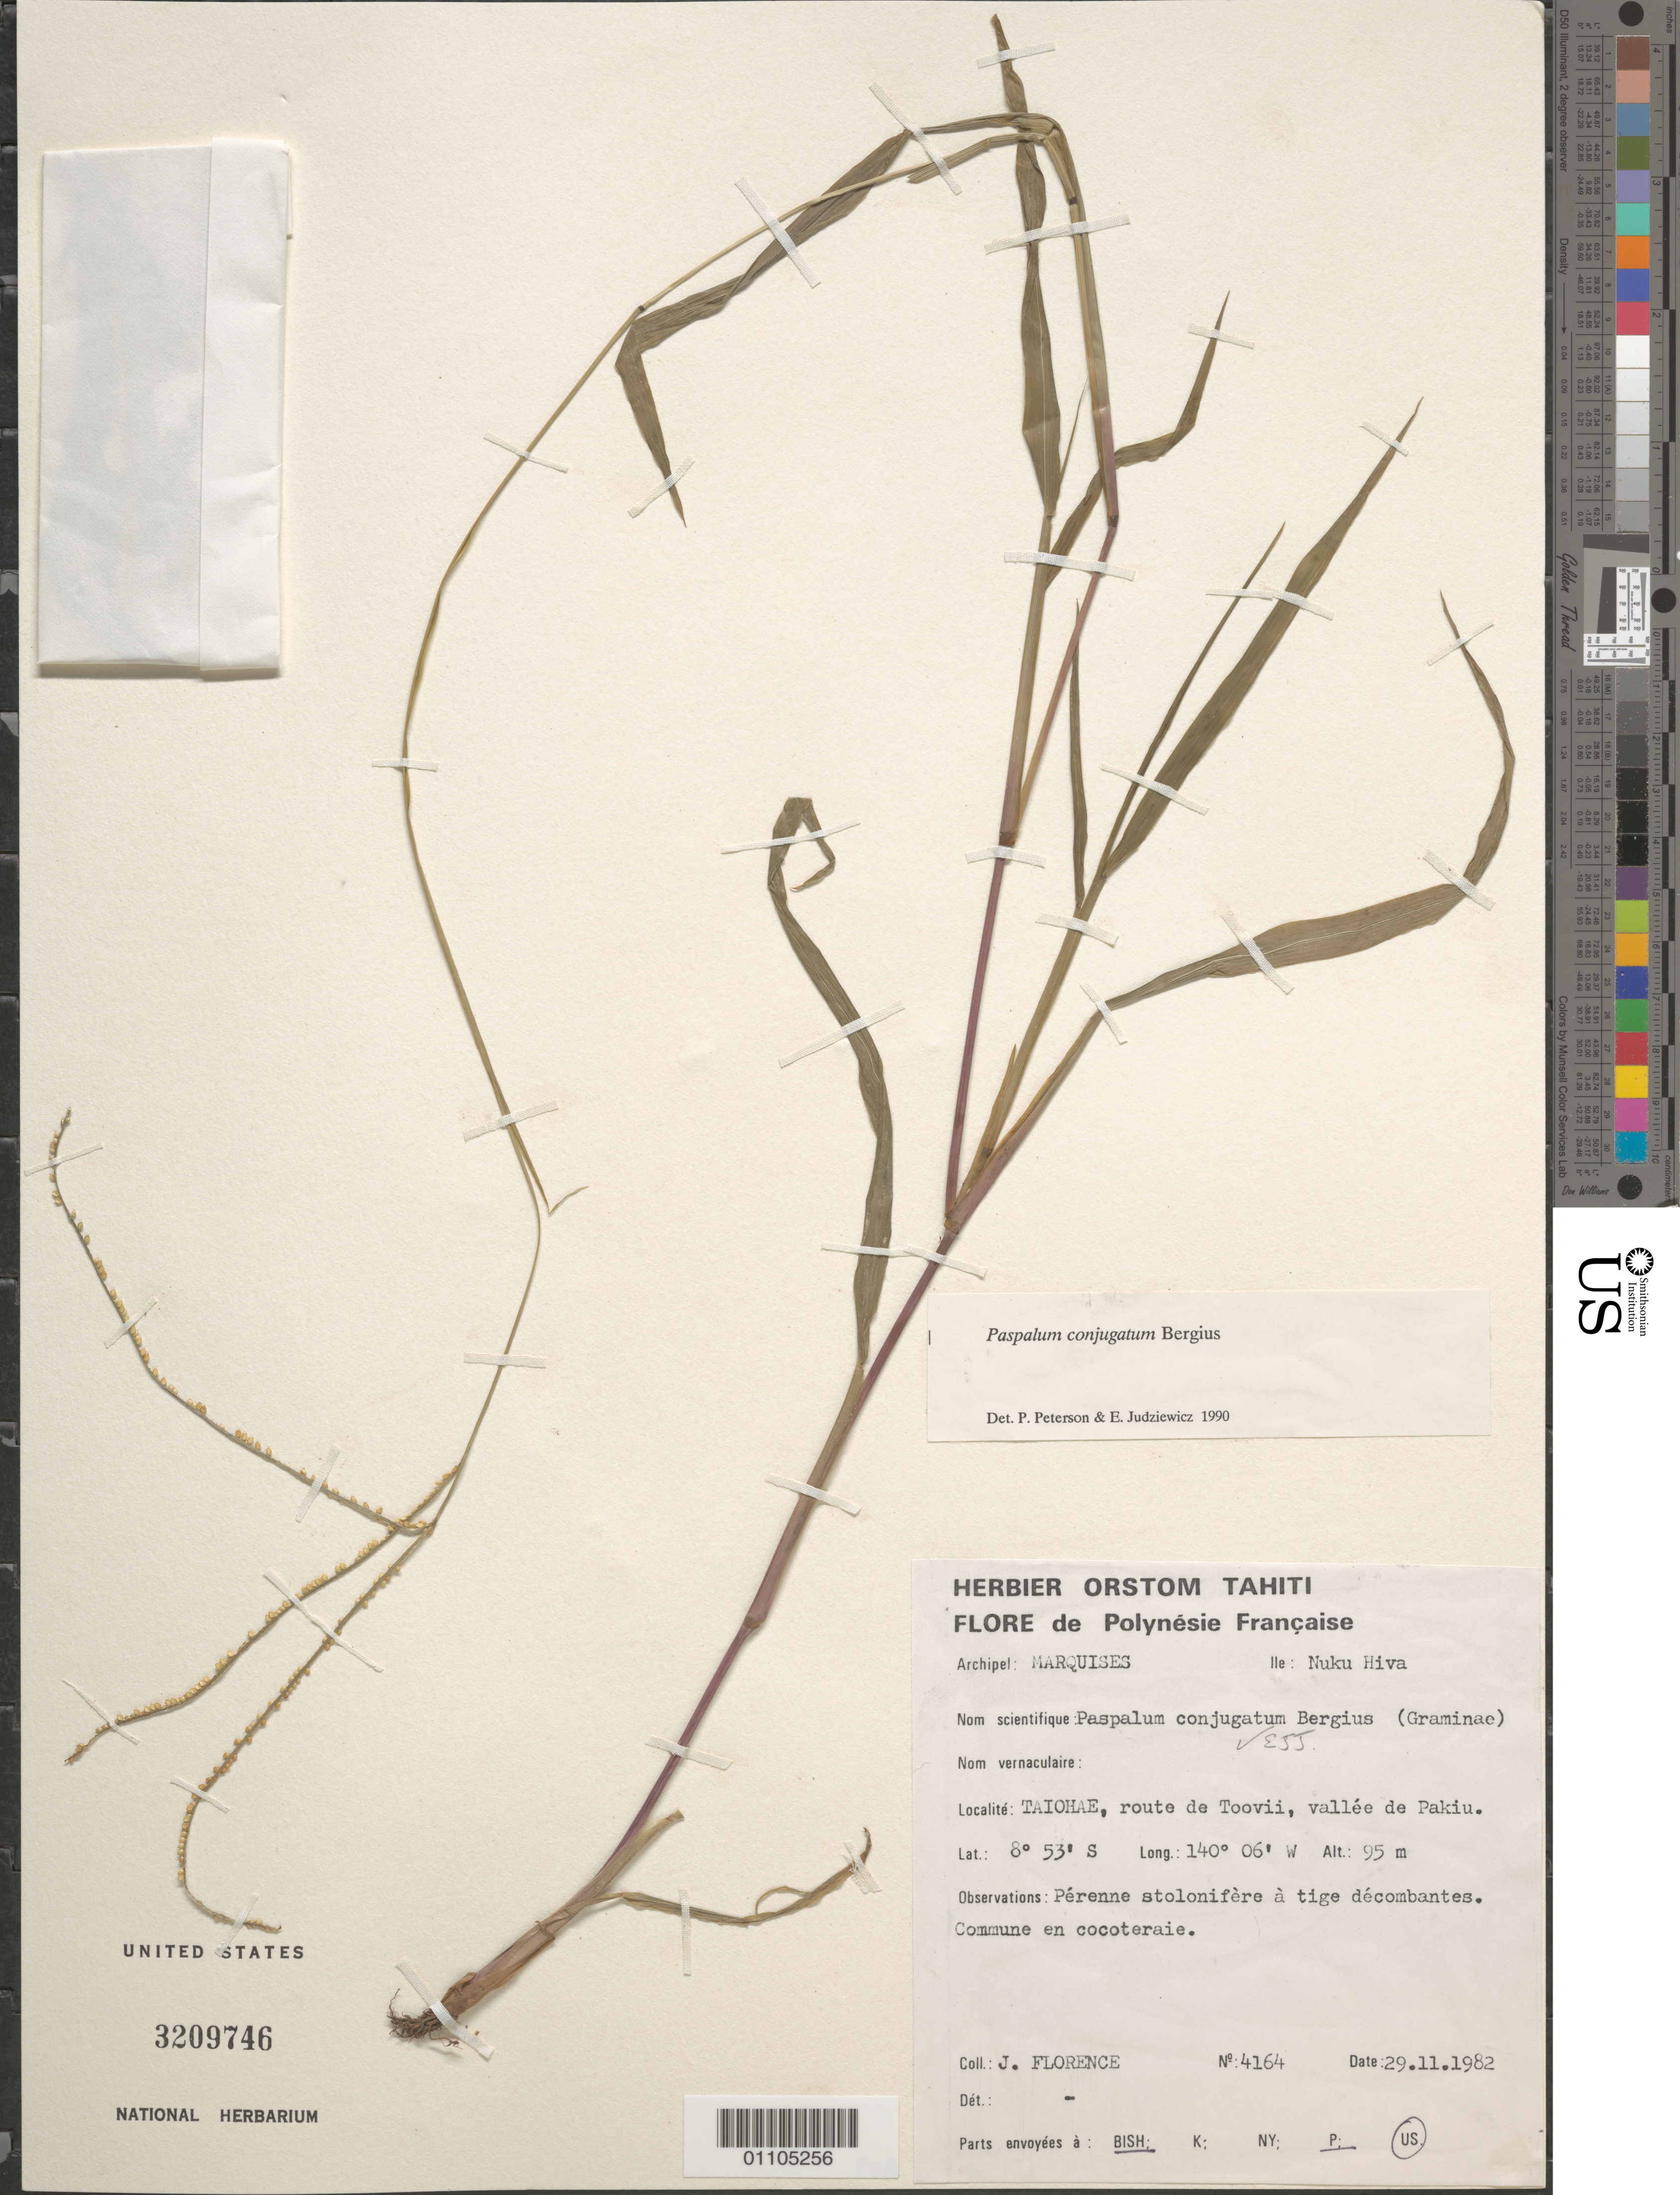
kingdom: Plantae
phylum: Tracheophyta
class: Liliopsida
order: Poales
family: Poaceae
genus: Paspalum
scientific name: Paspalum conjugatum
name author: P.J. Bergius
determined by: Peterson, P. M.; Judziewicz, E. J.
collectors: J. Florence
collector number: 4164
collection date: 1982-11-29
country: French Polynesia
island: Nuku Hiva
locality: Taiohae, route de Toovii, vallee de Pakiu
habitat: commune in cocoteraie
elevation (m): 95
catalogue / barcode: US 3209746